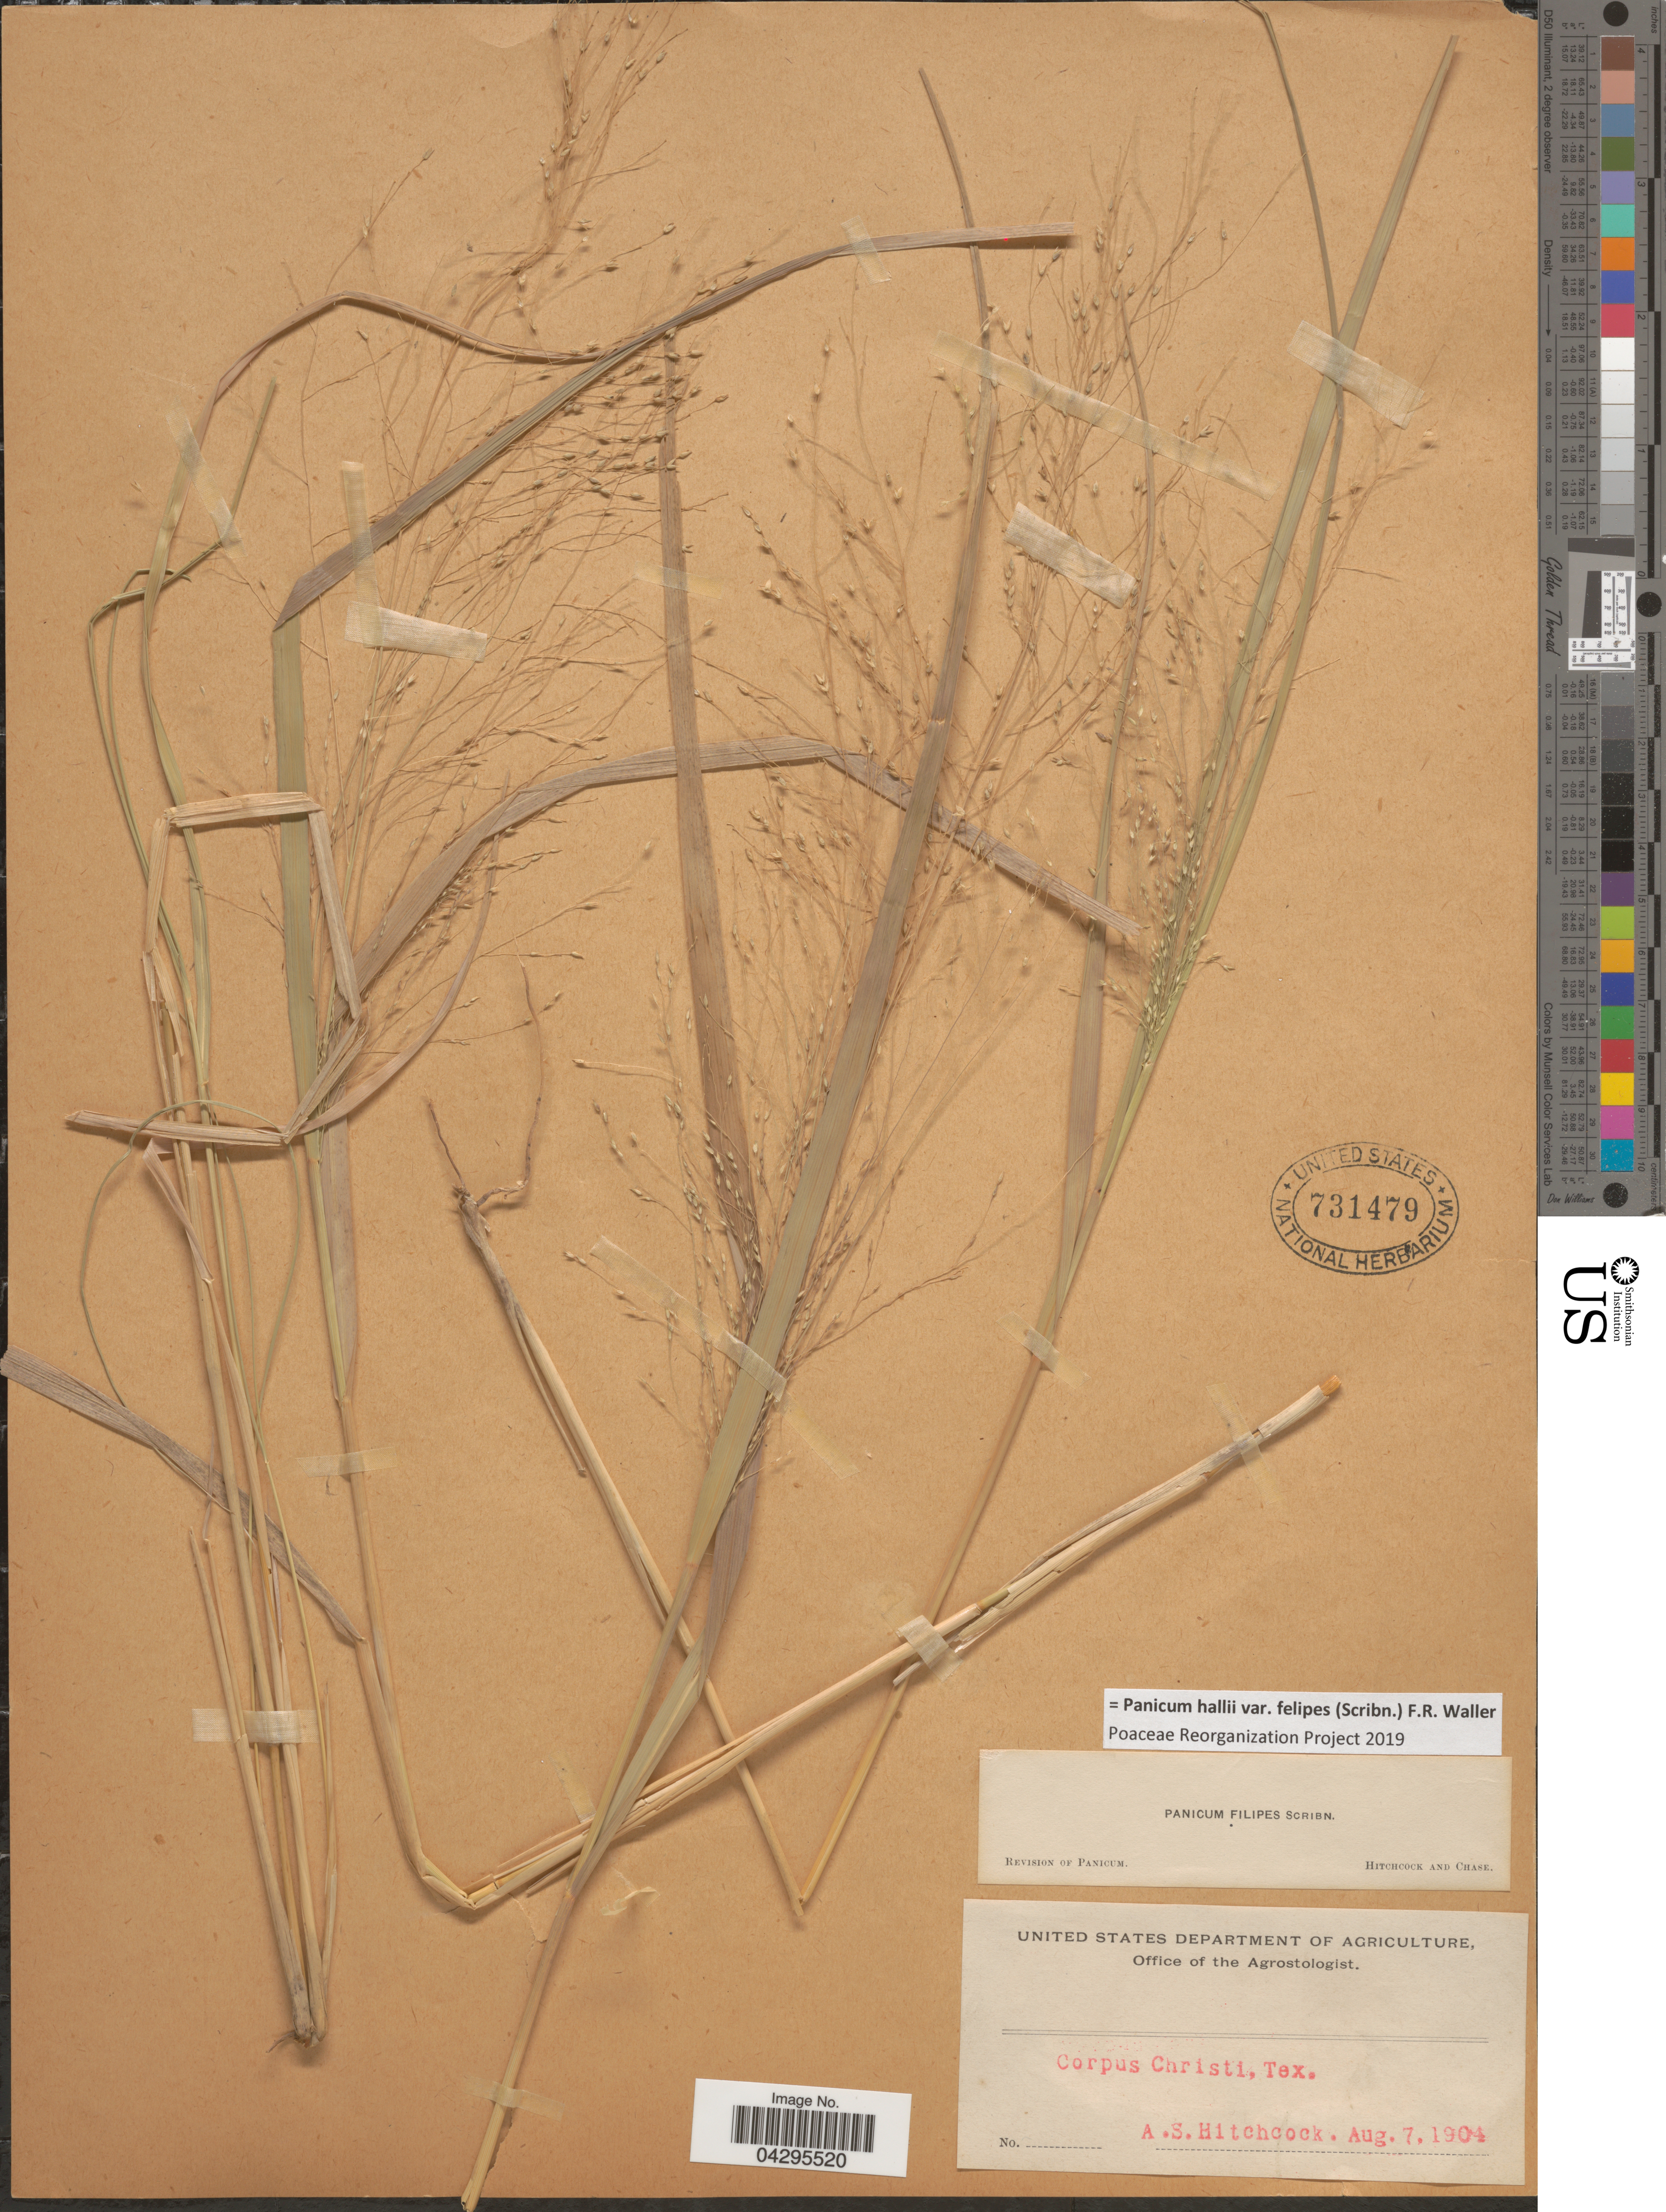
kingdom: Plantae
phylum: Tracheophyta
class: Liliopsida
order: Poales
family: Poaceae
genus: Panicum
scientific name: Panicum hallii var. felipes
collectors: A. S. Hitchcock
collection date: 1904-08-07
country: United States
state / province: Texas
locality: Corpus Christi.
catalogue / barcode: US 731479